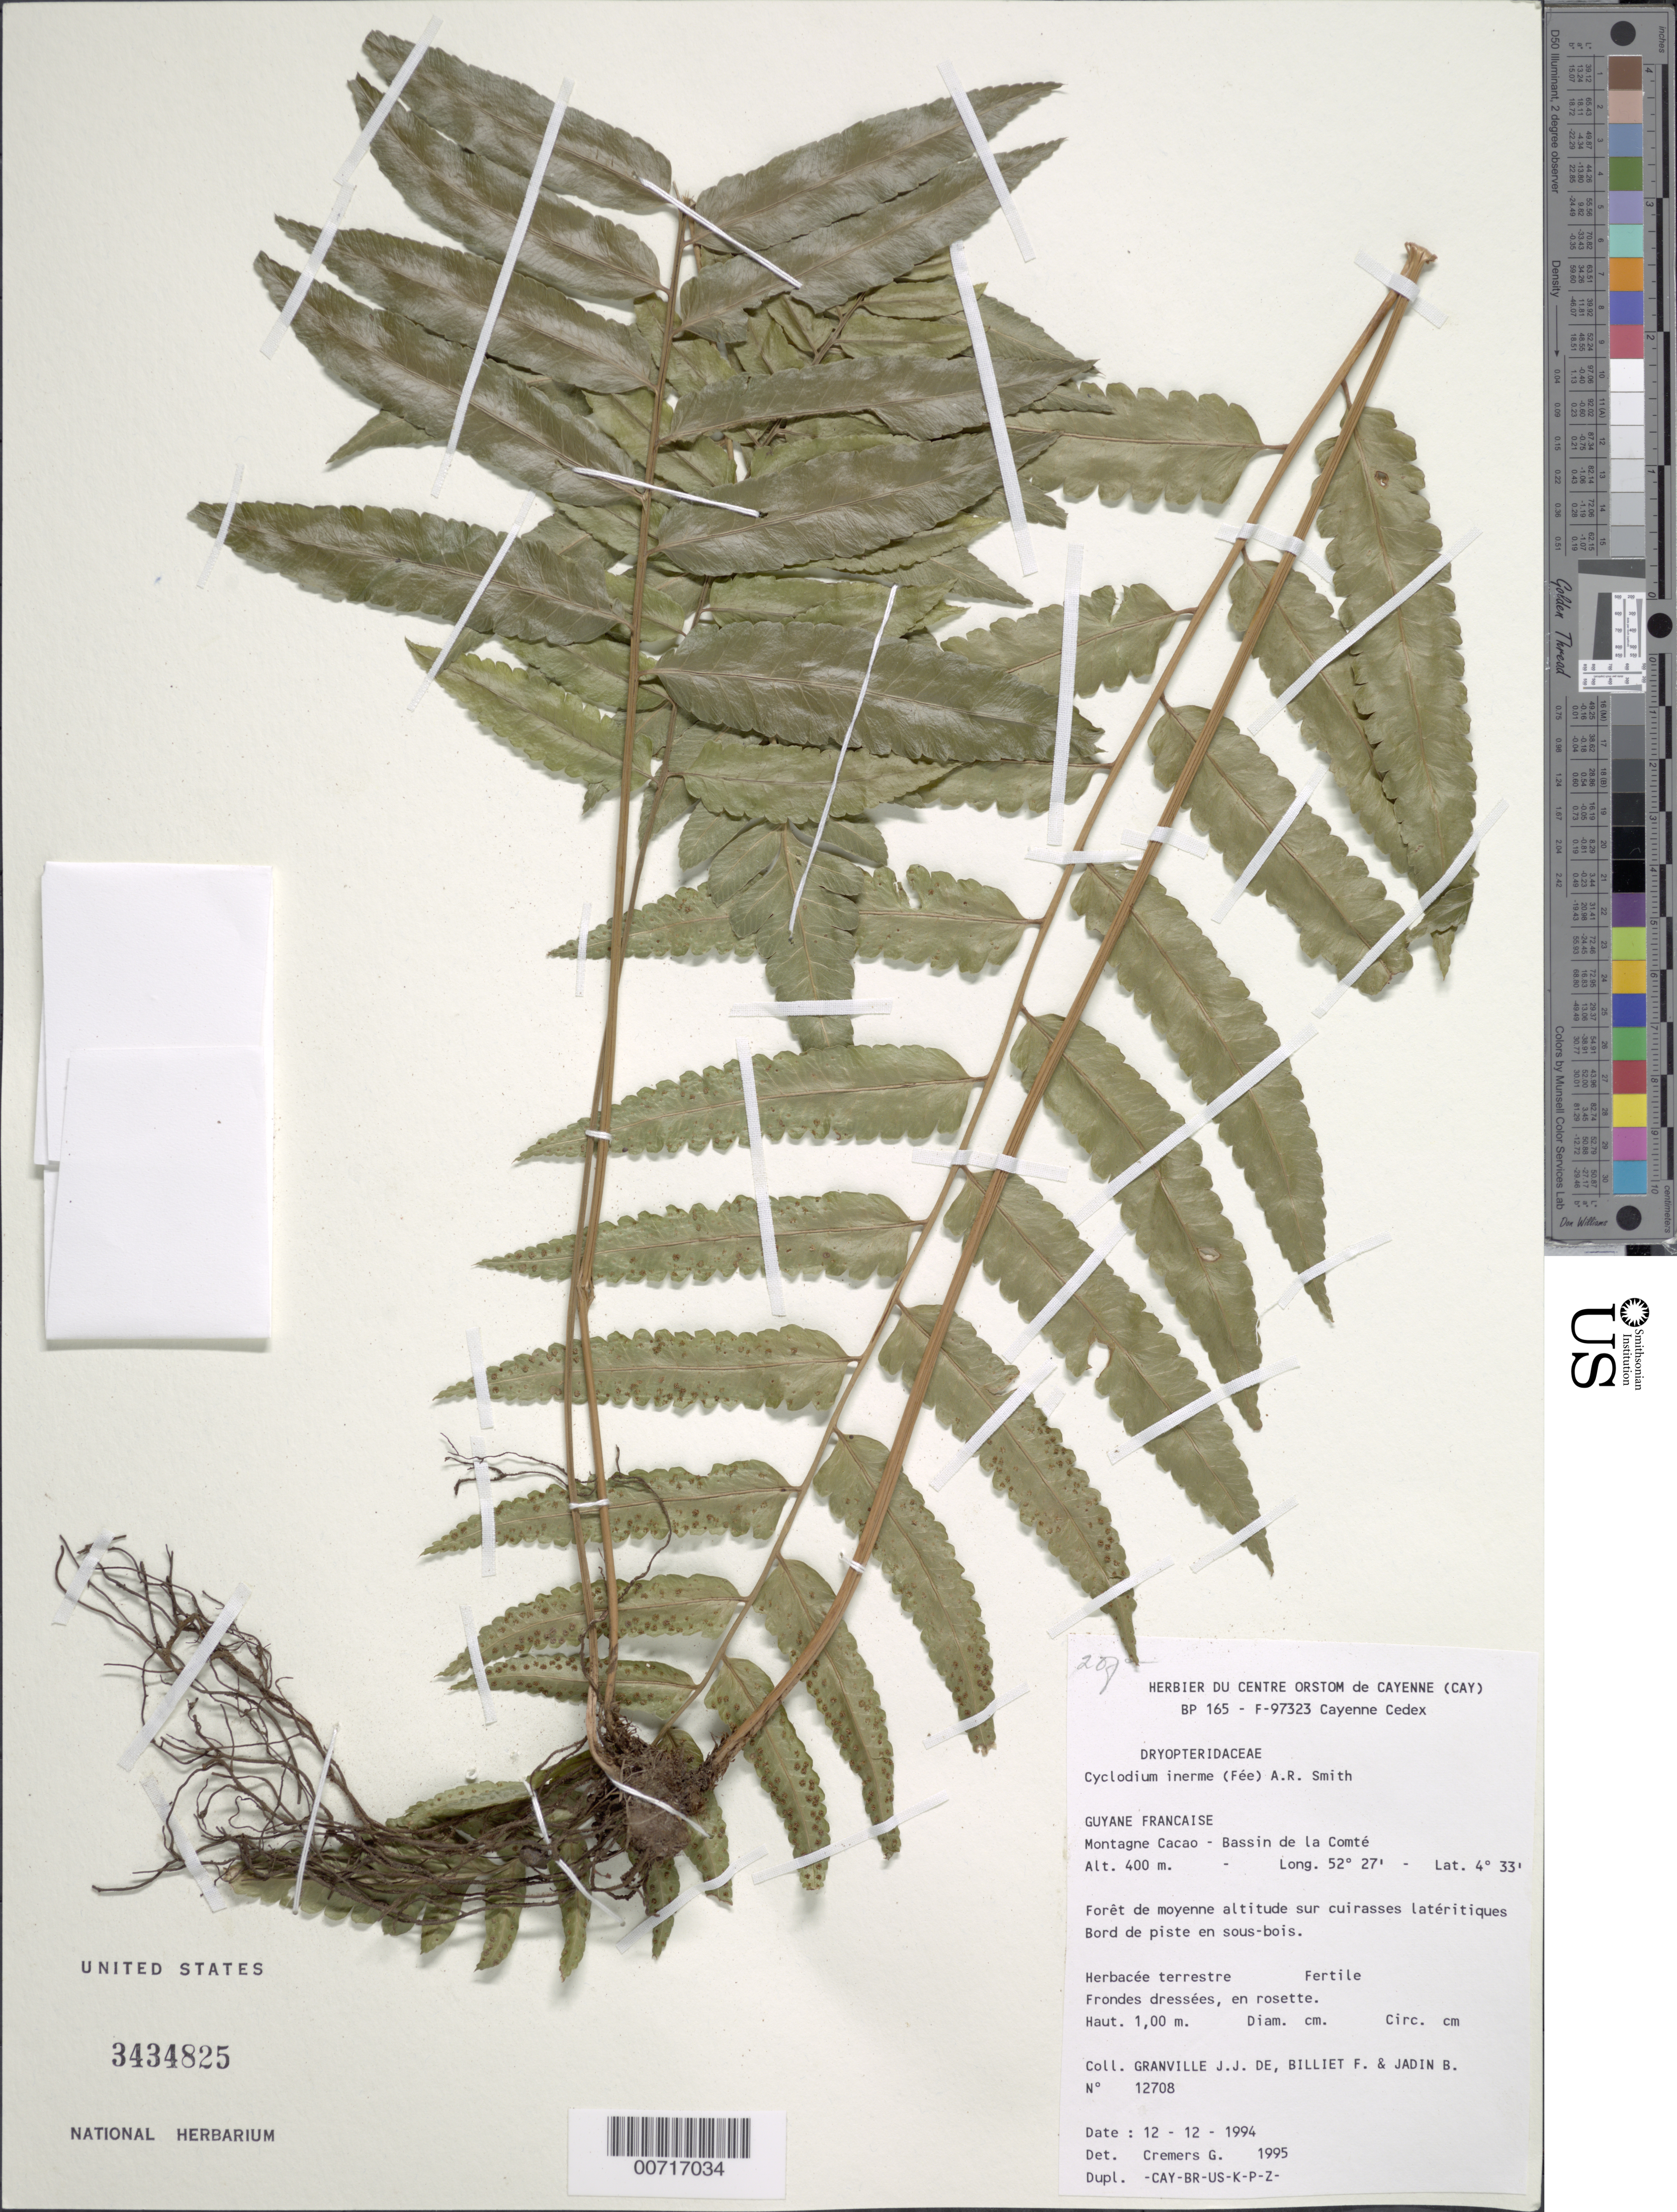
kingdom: Plantae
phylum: Tracheophyta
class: Polypodiopsida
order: Polypodiales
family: Dryopteridaceae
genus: Cyclodium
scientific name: Cyclodium inerme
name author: (Fée) A.R. Sm.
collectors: G. Cremers & J.-J. de Granville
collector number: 12708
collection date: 1994-12-12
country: French Guiana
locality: Guyane Francaise. Montagne Cacao-Bassin de La Comte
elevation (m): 1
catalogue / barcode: US 3434825